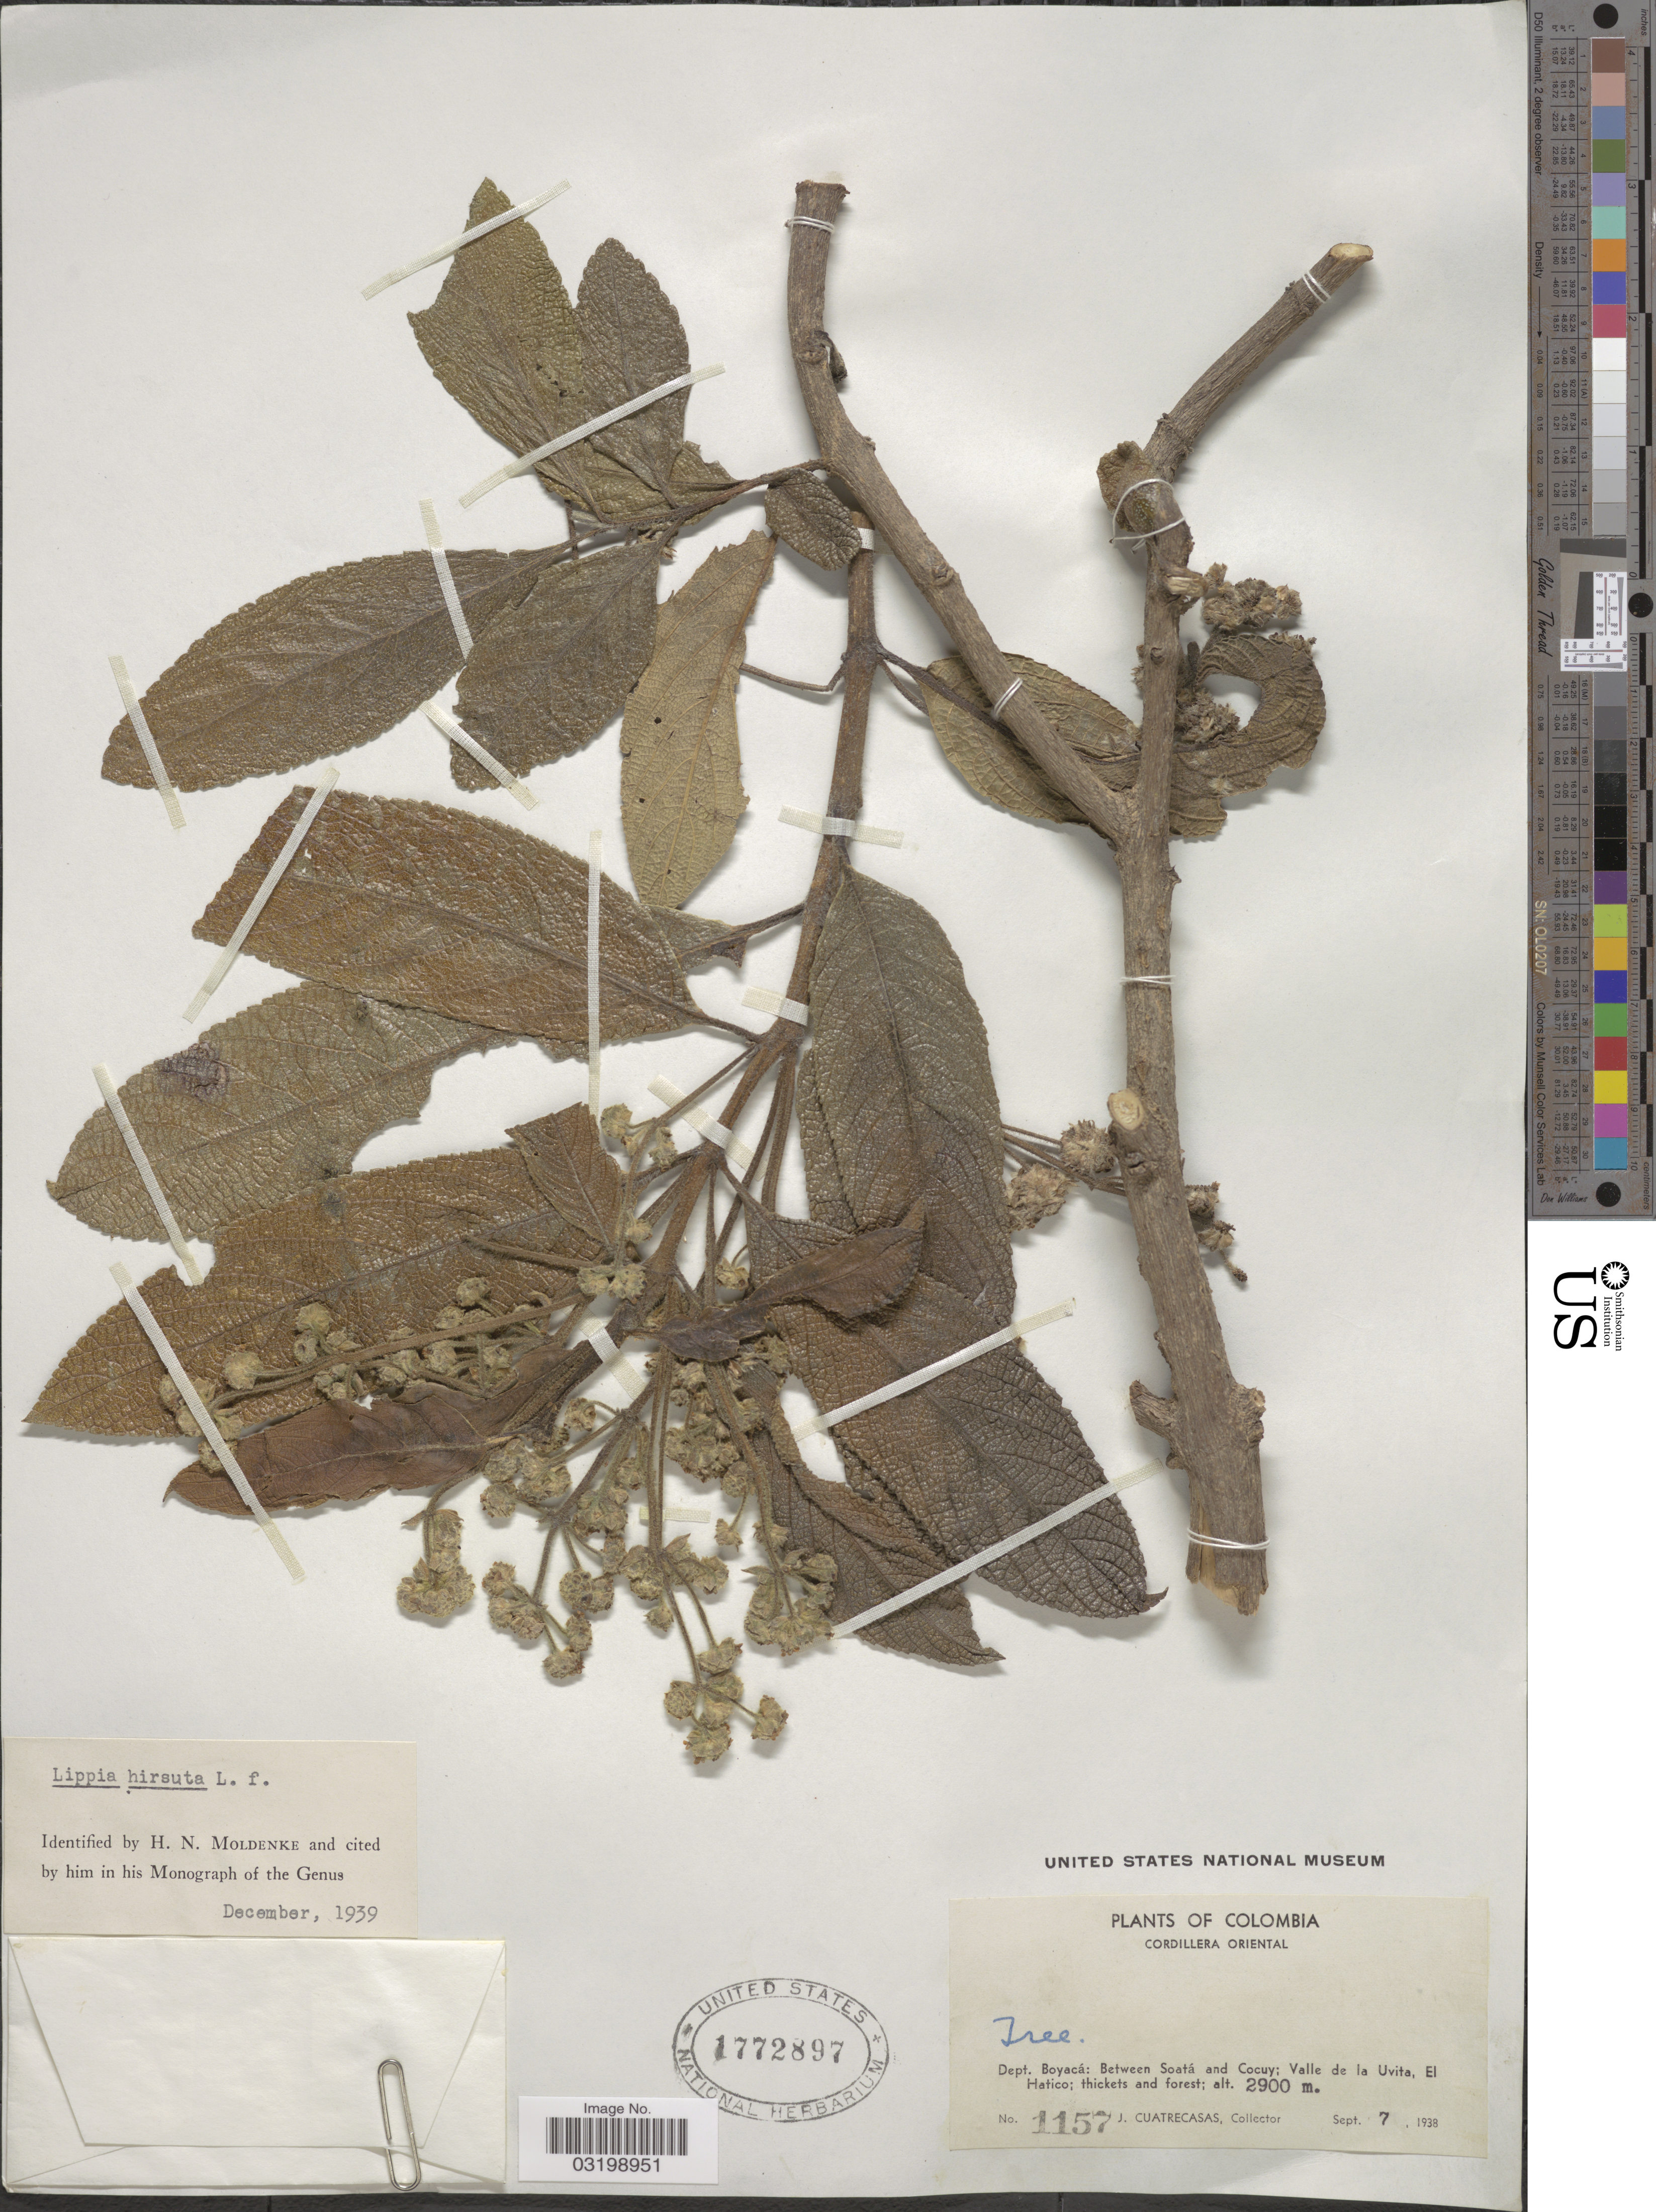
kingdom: Plantae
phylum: Tracheophyta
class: Magnoliopsida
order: Lamiales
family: Verbenaceae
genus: Lippia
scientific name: Lippia hirsuta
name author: L. f.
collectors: J. Cuatrecasas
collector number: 1157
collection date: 1938-09-07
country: Colombia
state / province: Boyacá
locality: Cordillera Oriental. Dept. Boyacá: Between Soatá and Cocuy; Valle de la Uvita, El Hatico.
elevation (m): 2900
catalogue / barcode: US 1772897